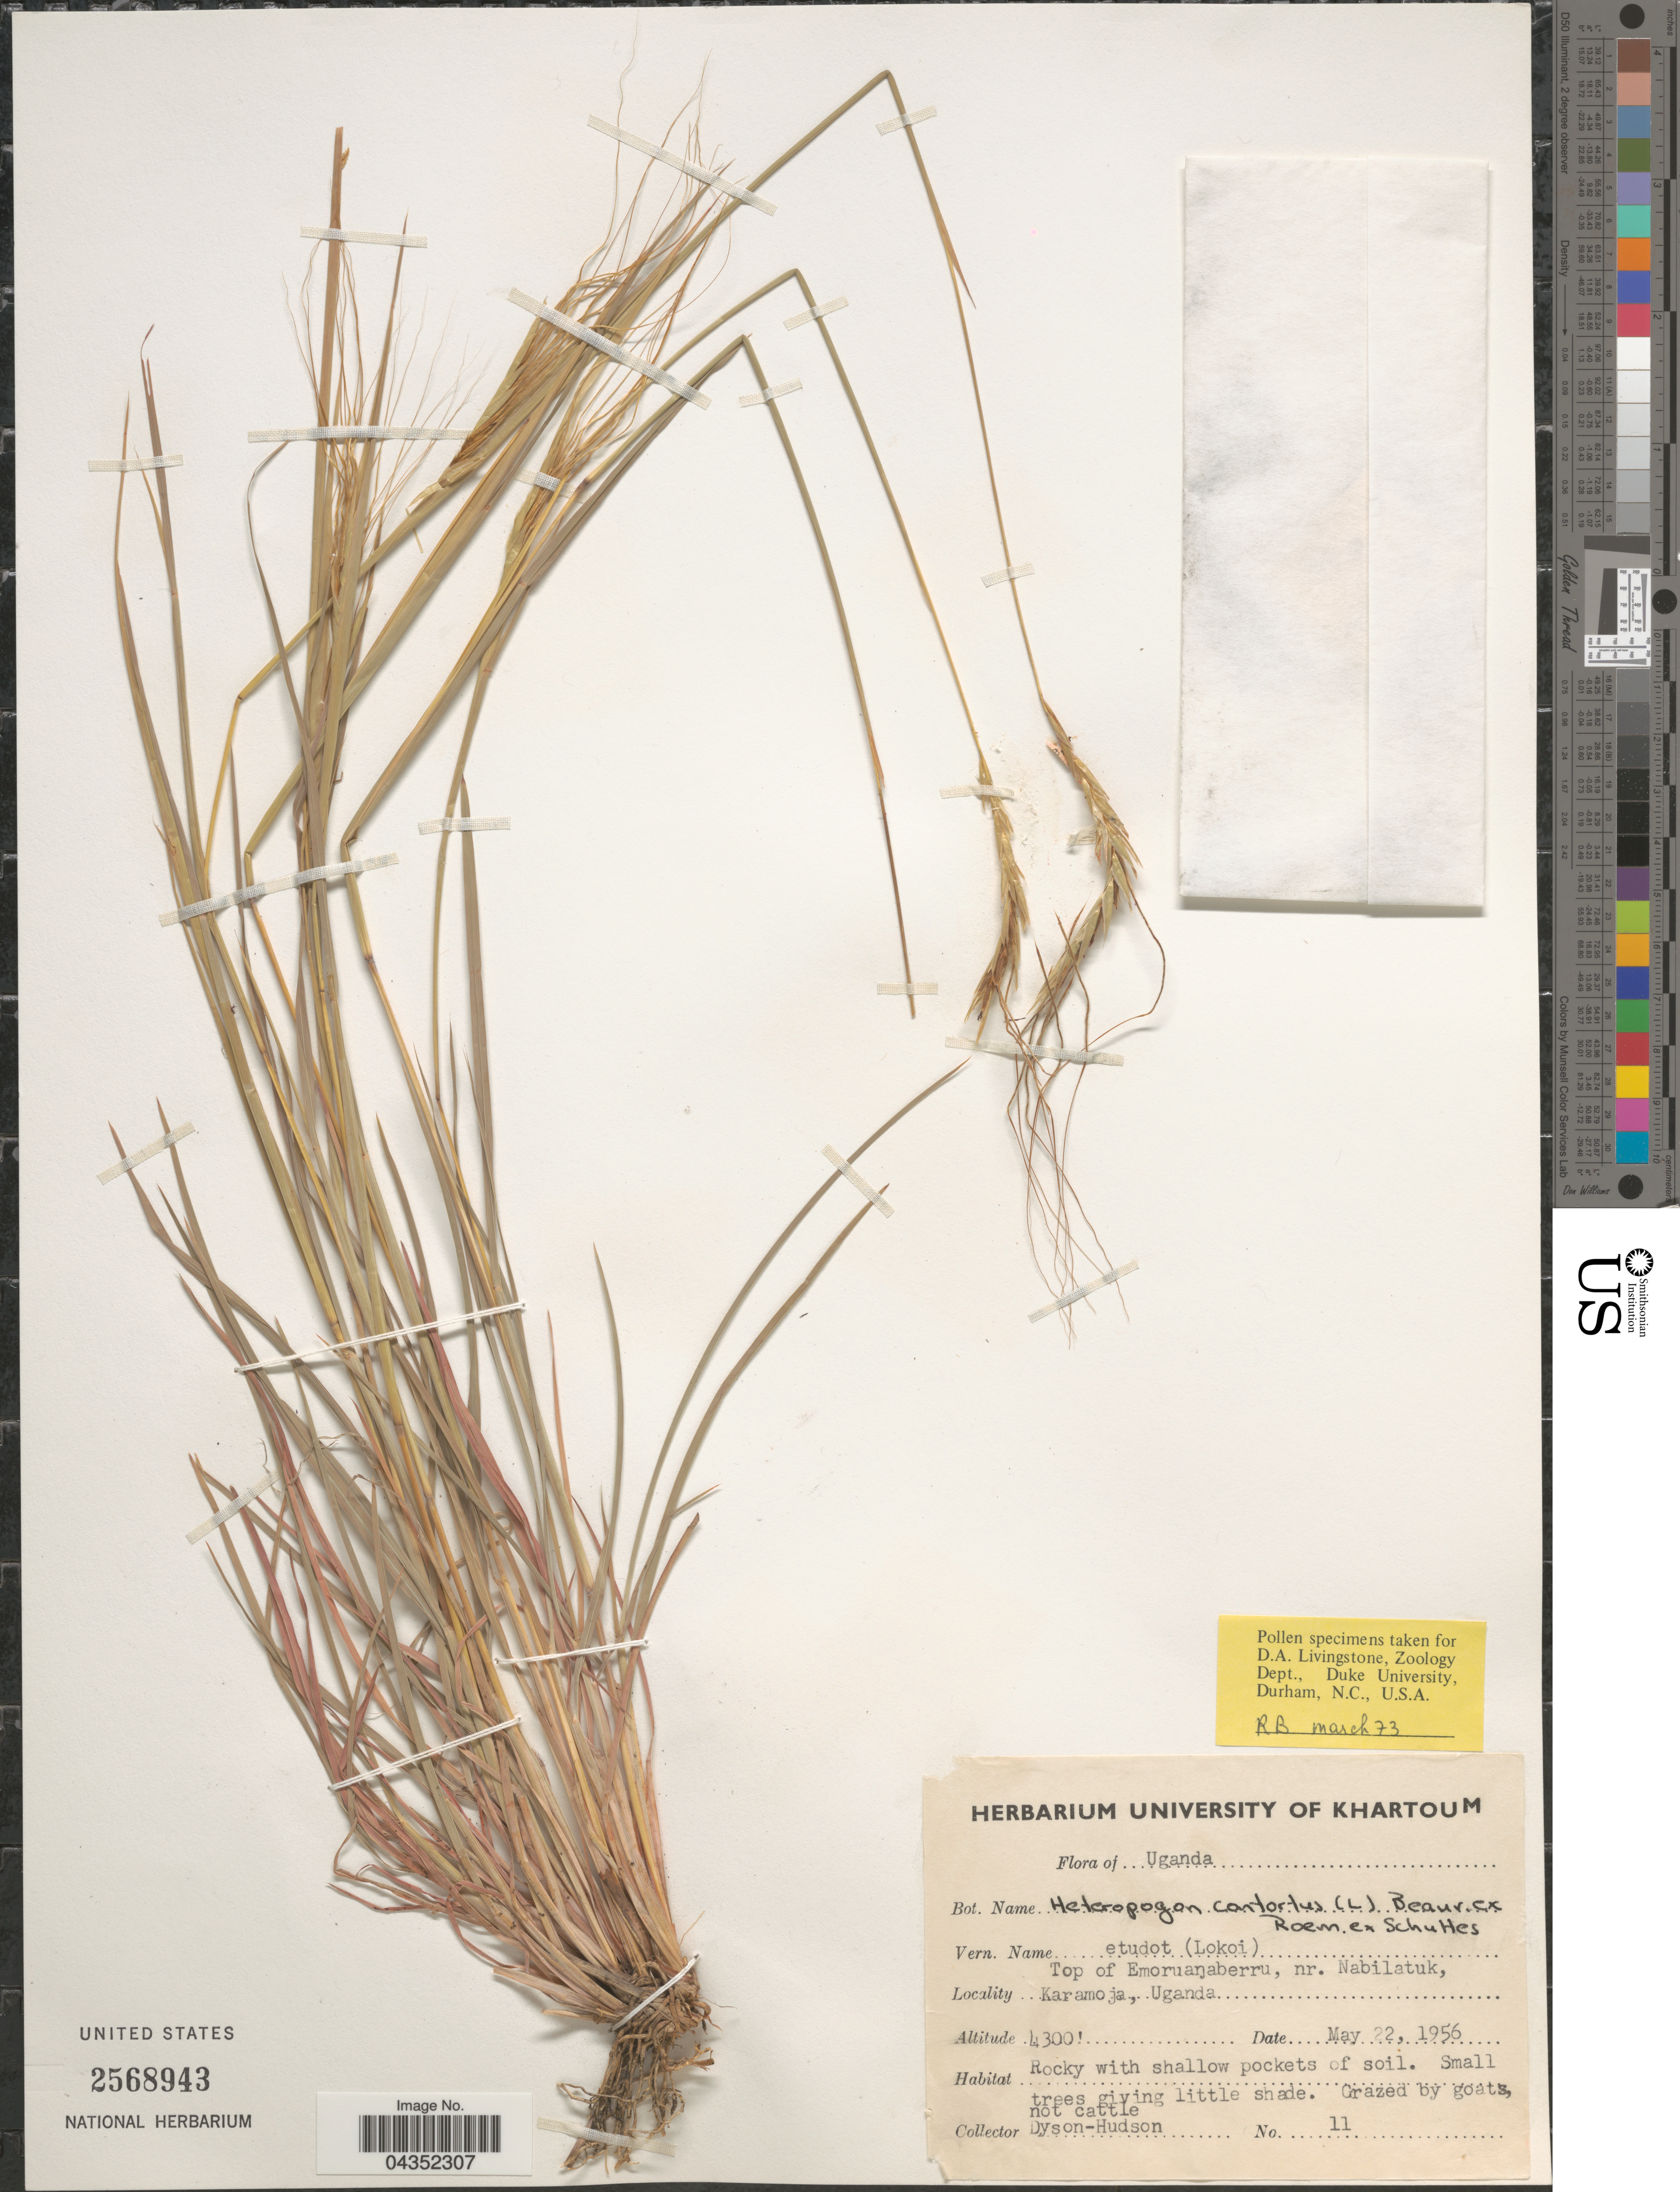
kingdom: Plantae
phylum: Tracheophyta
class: Liliopsida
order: Poales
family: Poaceae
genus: Heteropogon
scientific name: Heteropogon contortus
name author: (L.) P. Beauv. ex Roem. & Schult.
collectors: Dyson-Hudson, --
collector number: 11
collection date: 1956-05-22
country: Uganda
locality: Top of Emoruanjaberru, nr. Nabilatuk, Karamoja.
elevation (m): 1311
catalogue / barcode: US 2568943